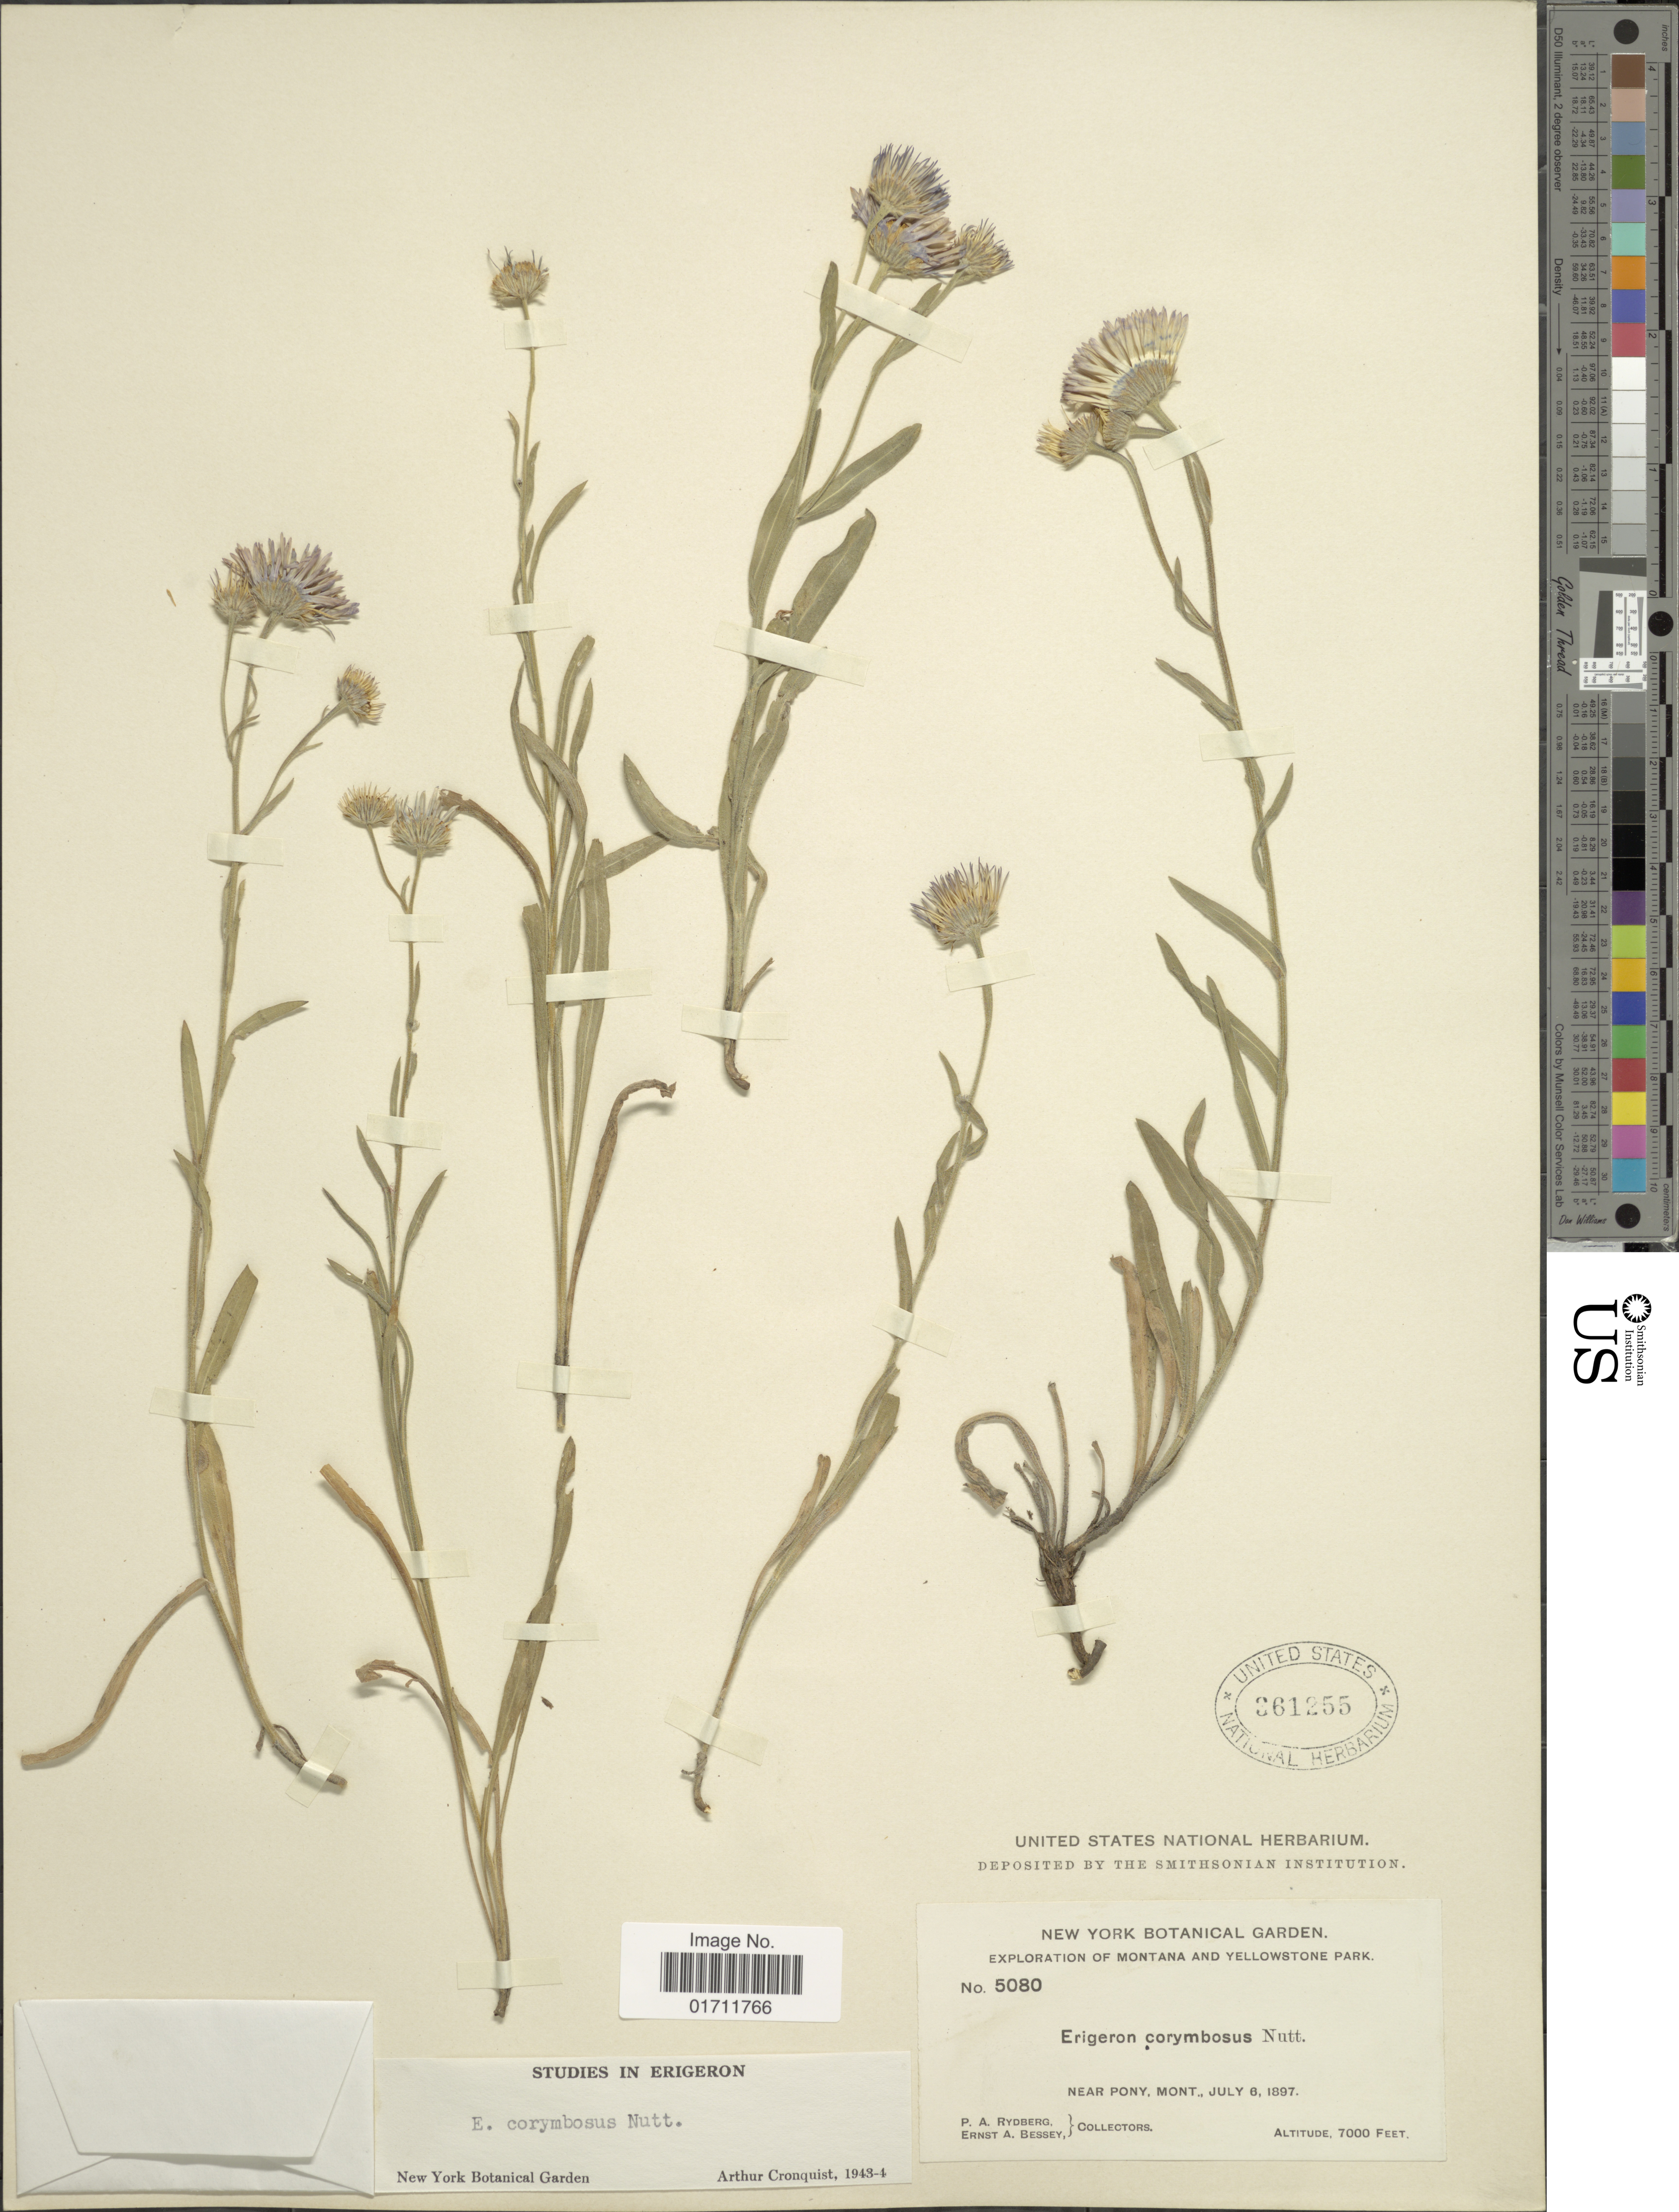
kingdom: Plantae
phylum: Tracheophyta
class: Magnoliopsida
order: Asterales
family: Asteraceae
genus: Erigeron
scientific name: Erigeron corymbosus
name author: Nutt.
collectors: P. A. Rydberg & E. A. Bessey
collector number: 5080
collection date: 1897-07-06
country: United States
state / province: Montana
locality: Montana and Yellowstone Park, Near Pony, Mont.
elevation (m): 2134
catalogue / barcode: US 361255